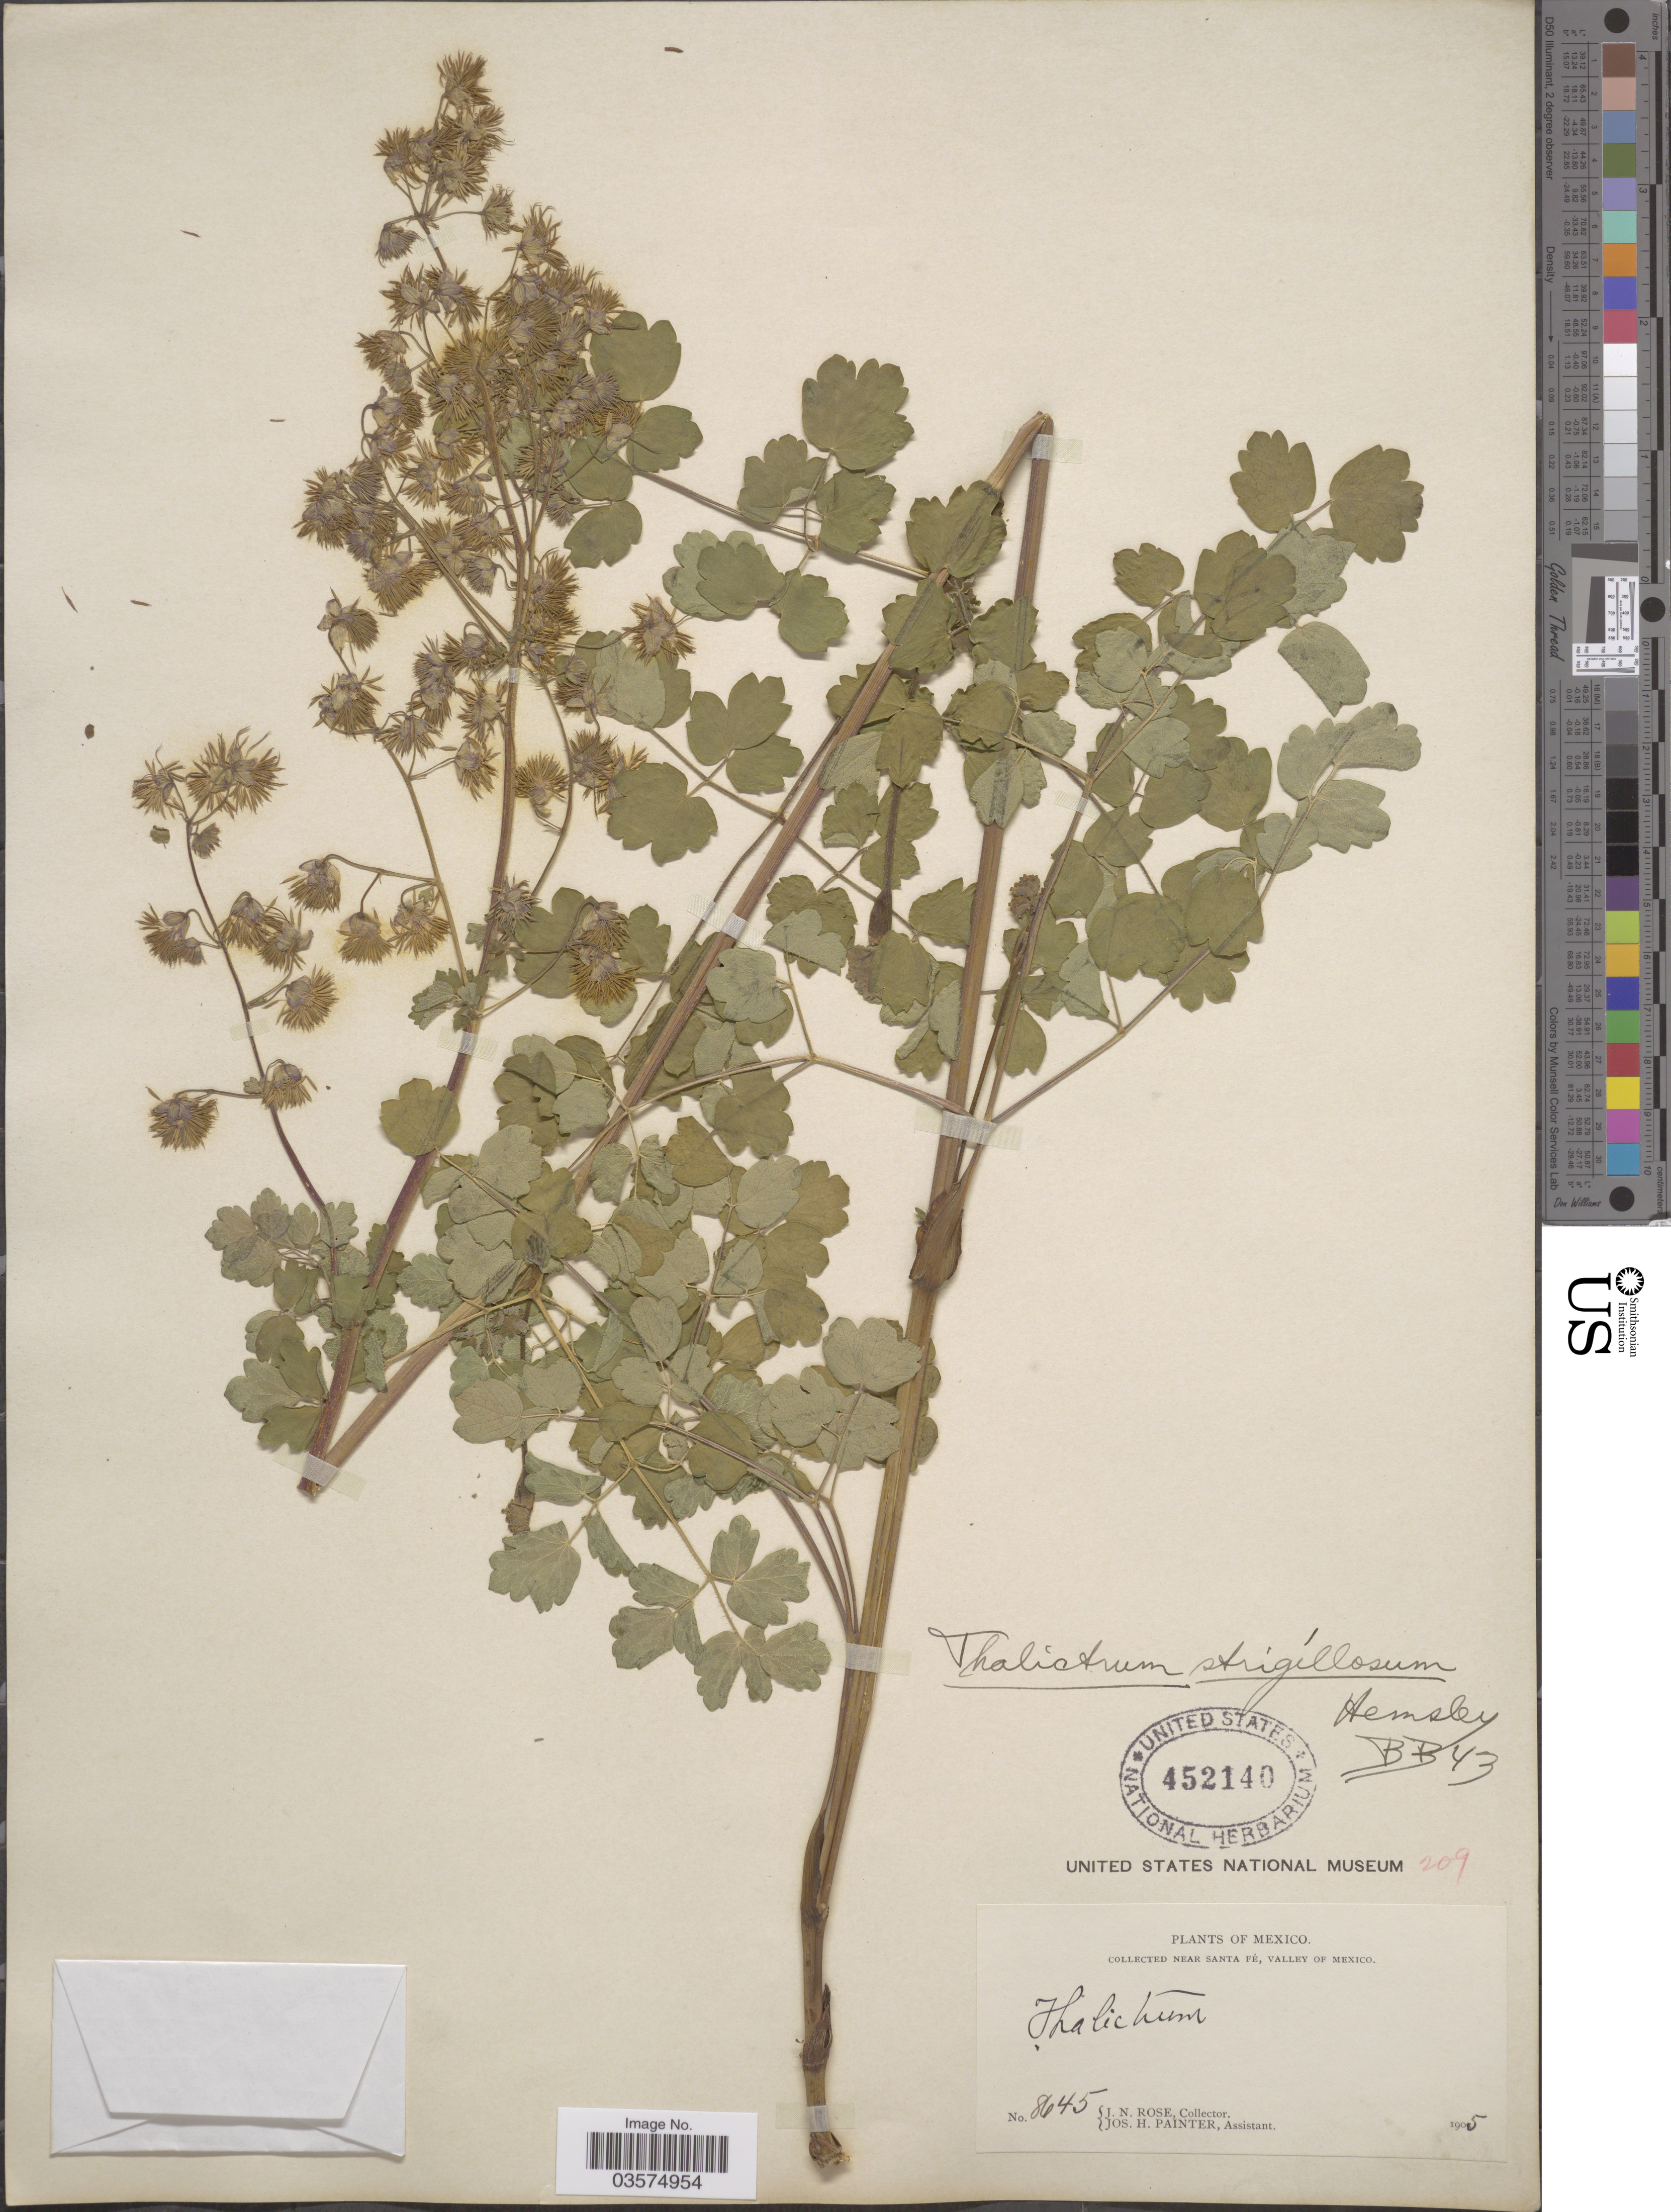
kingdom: Plantae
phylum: Tracheophyta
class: Magnoliopsida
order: Ranunculales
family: Ranunculaceae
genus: Thalictrum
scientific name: Thalictrum strigillosum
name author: Hemsl.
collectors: J. N. Rose & J. H. Painter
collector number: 8645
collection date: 1905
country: Mexico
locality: Near Santa Fé, Valley of Mexico.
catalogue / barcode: US 452140